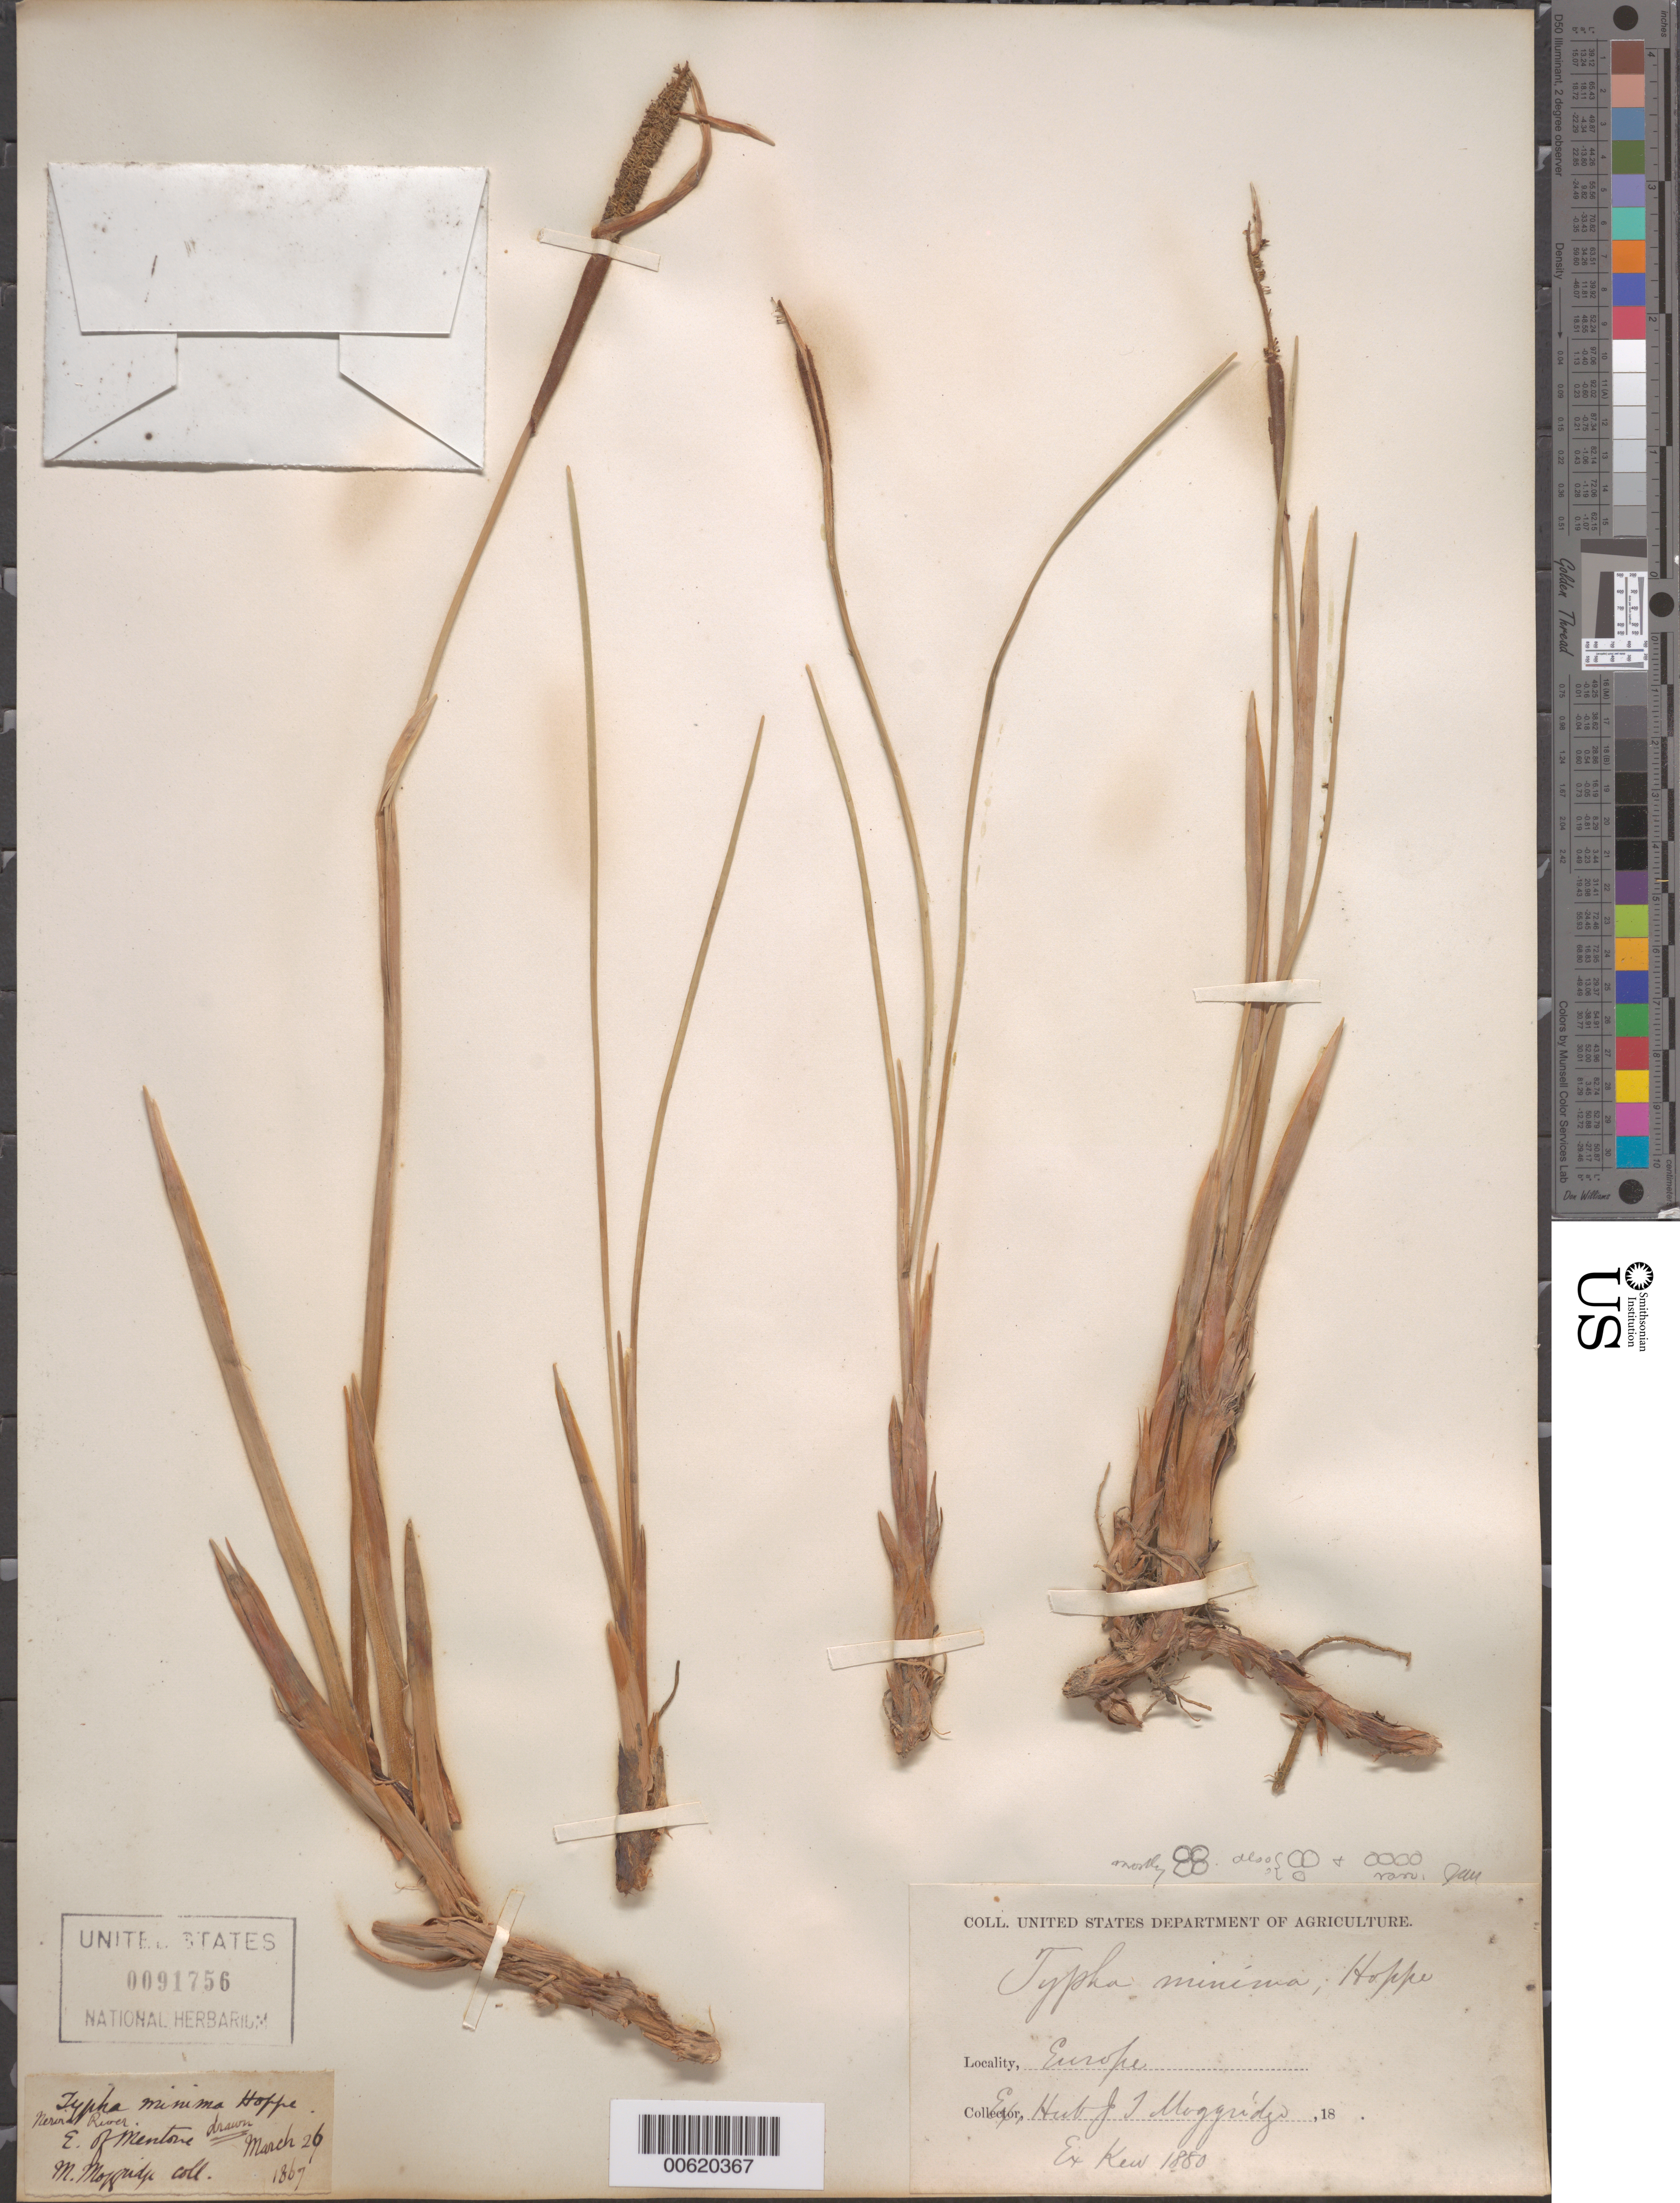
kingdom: Plantae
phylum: Tracheophyta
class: Liliopsida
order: Poales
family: Typhaceae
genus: Typha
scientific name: Typha minima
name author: Funck ex Hoppe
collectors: J. T. Moggridge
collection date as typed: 26 Mar 1867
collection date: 1867-03-26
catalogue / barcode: US 91756